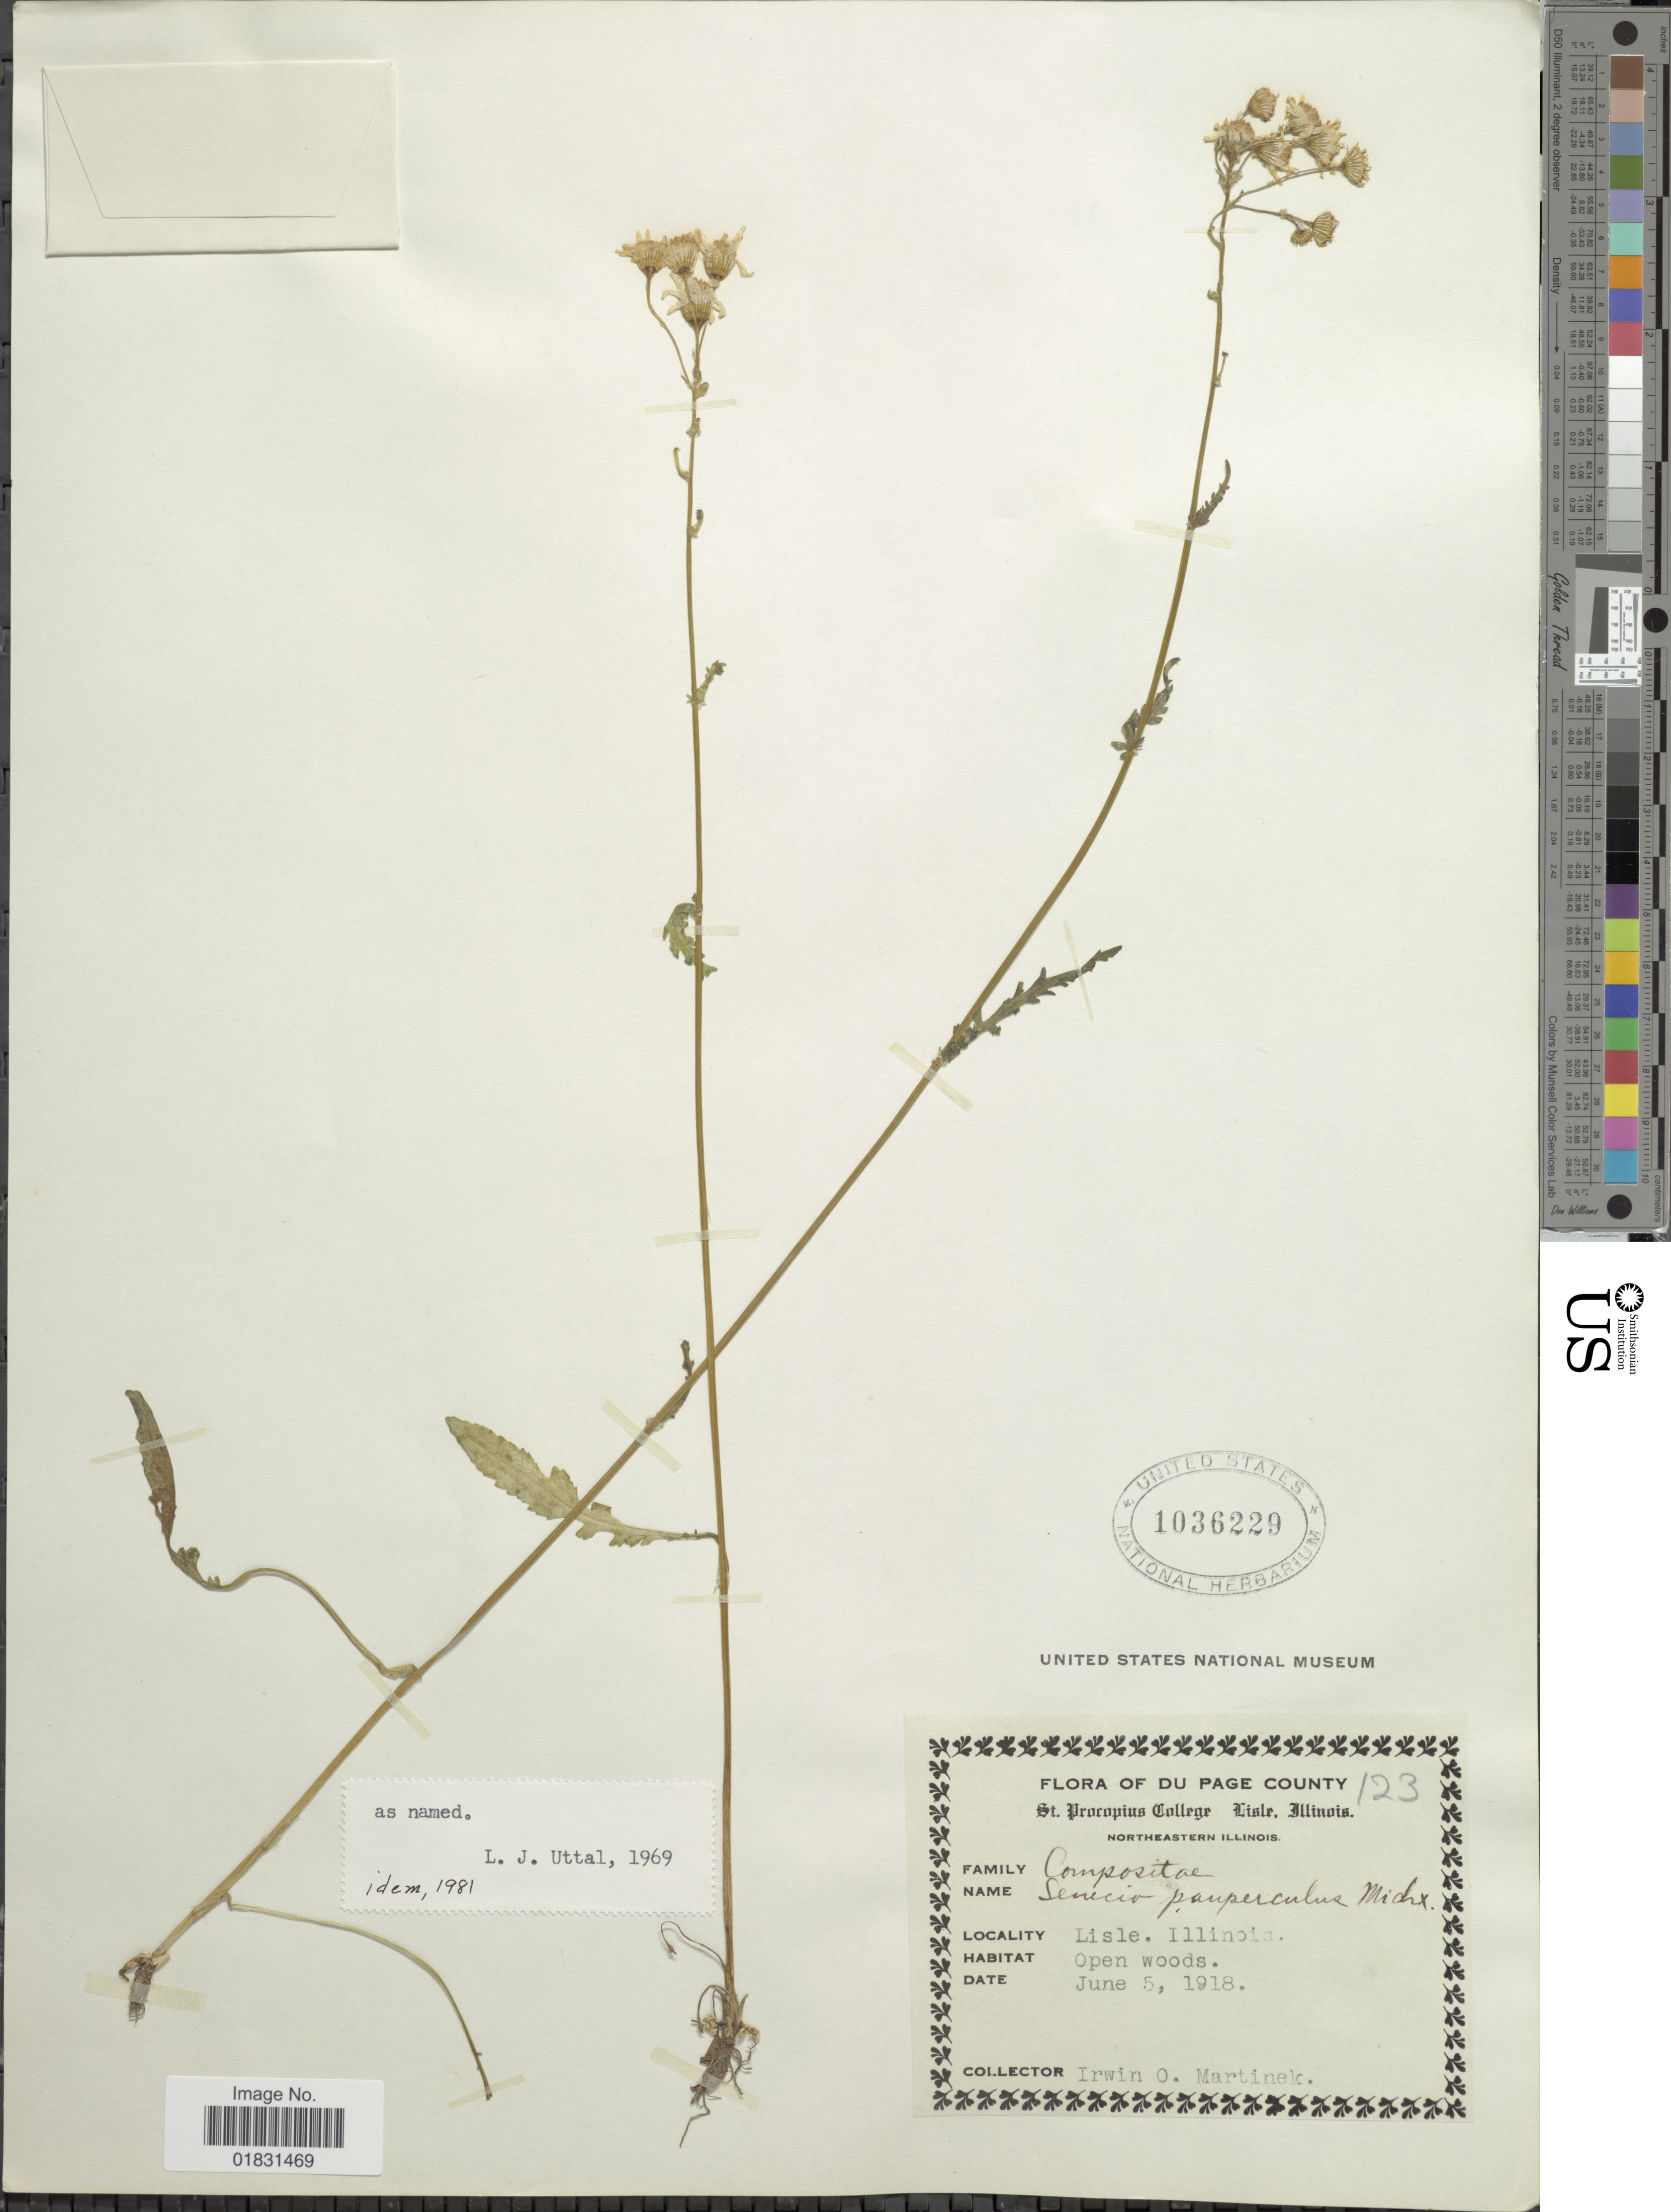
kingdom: Plantae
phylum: Tracheophyta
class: Magnoliopsida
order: Asterales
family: Asteraceae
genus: Packera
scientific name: Packera paupercula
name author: (Michx.) Á. Löve & D. Löve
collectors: I. Martinek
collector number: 123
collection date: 1918-06-05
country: United States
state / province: Illinois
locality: Du Page County, Lisle, Open woods, northeastern Illinois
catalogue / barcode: US 1036229